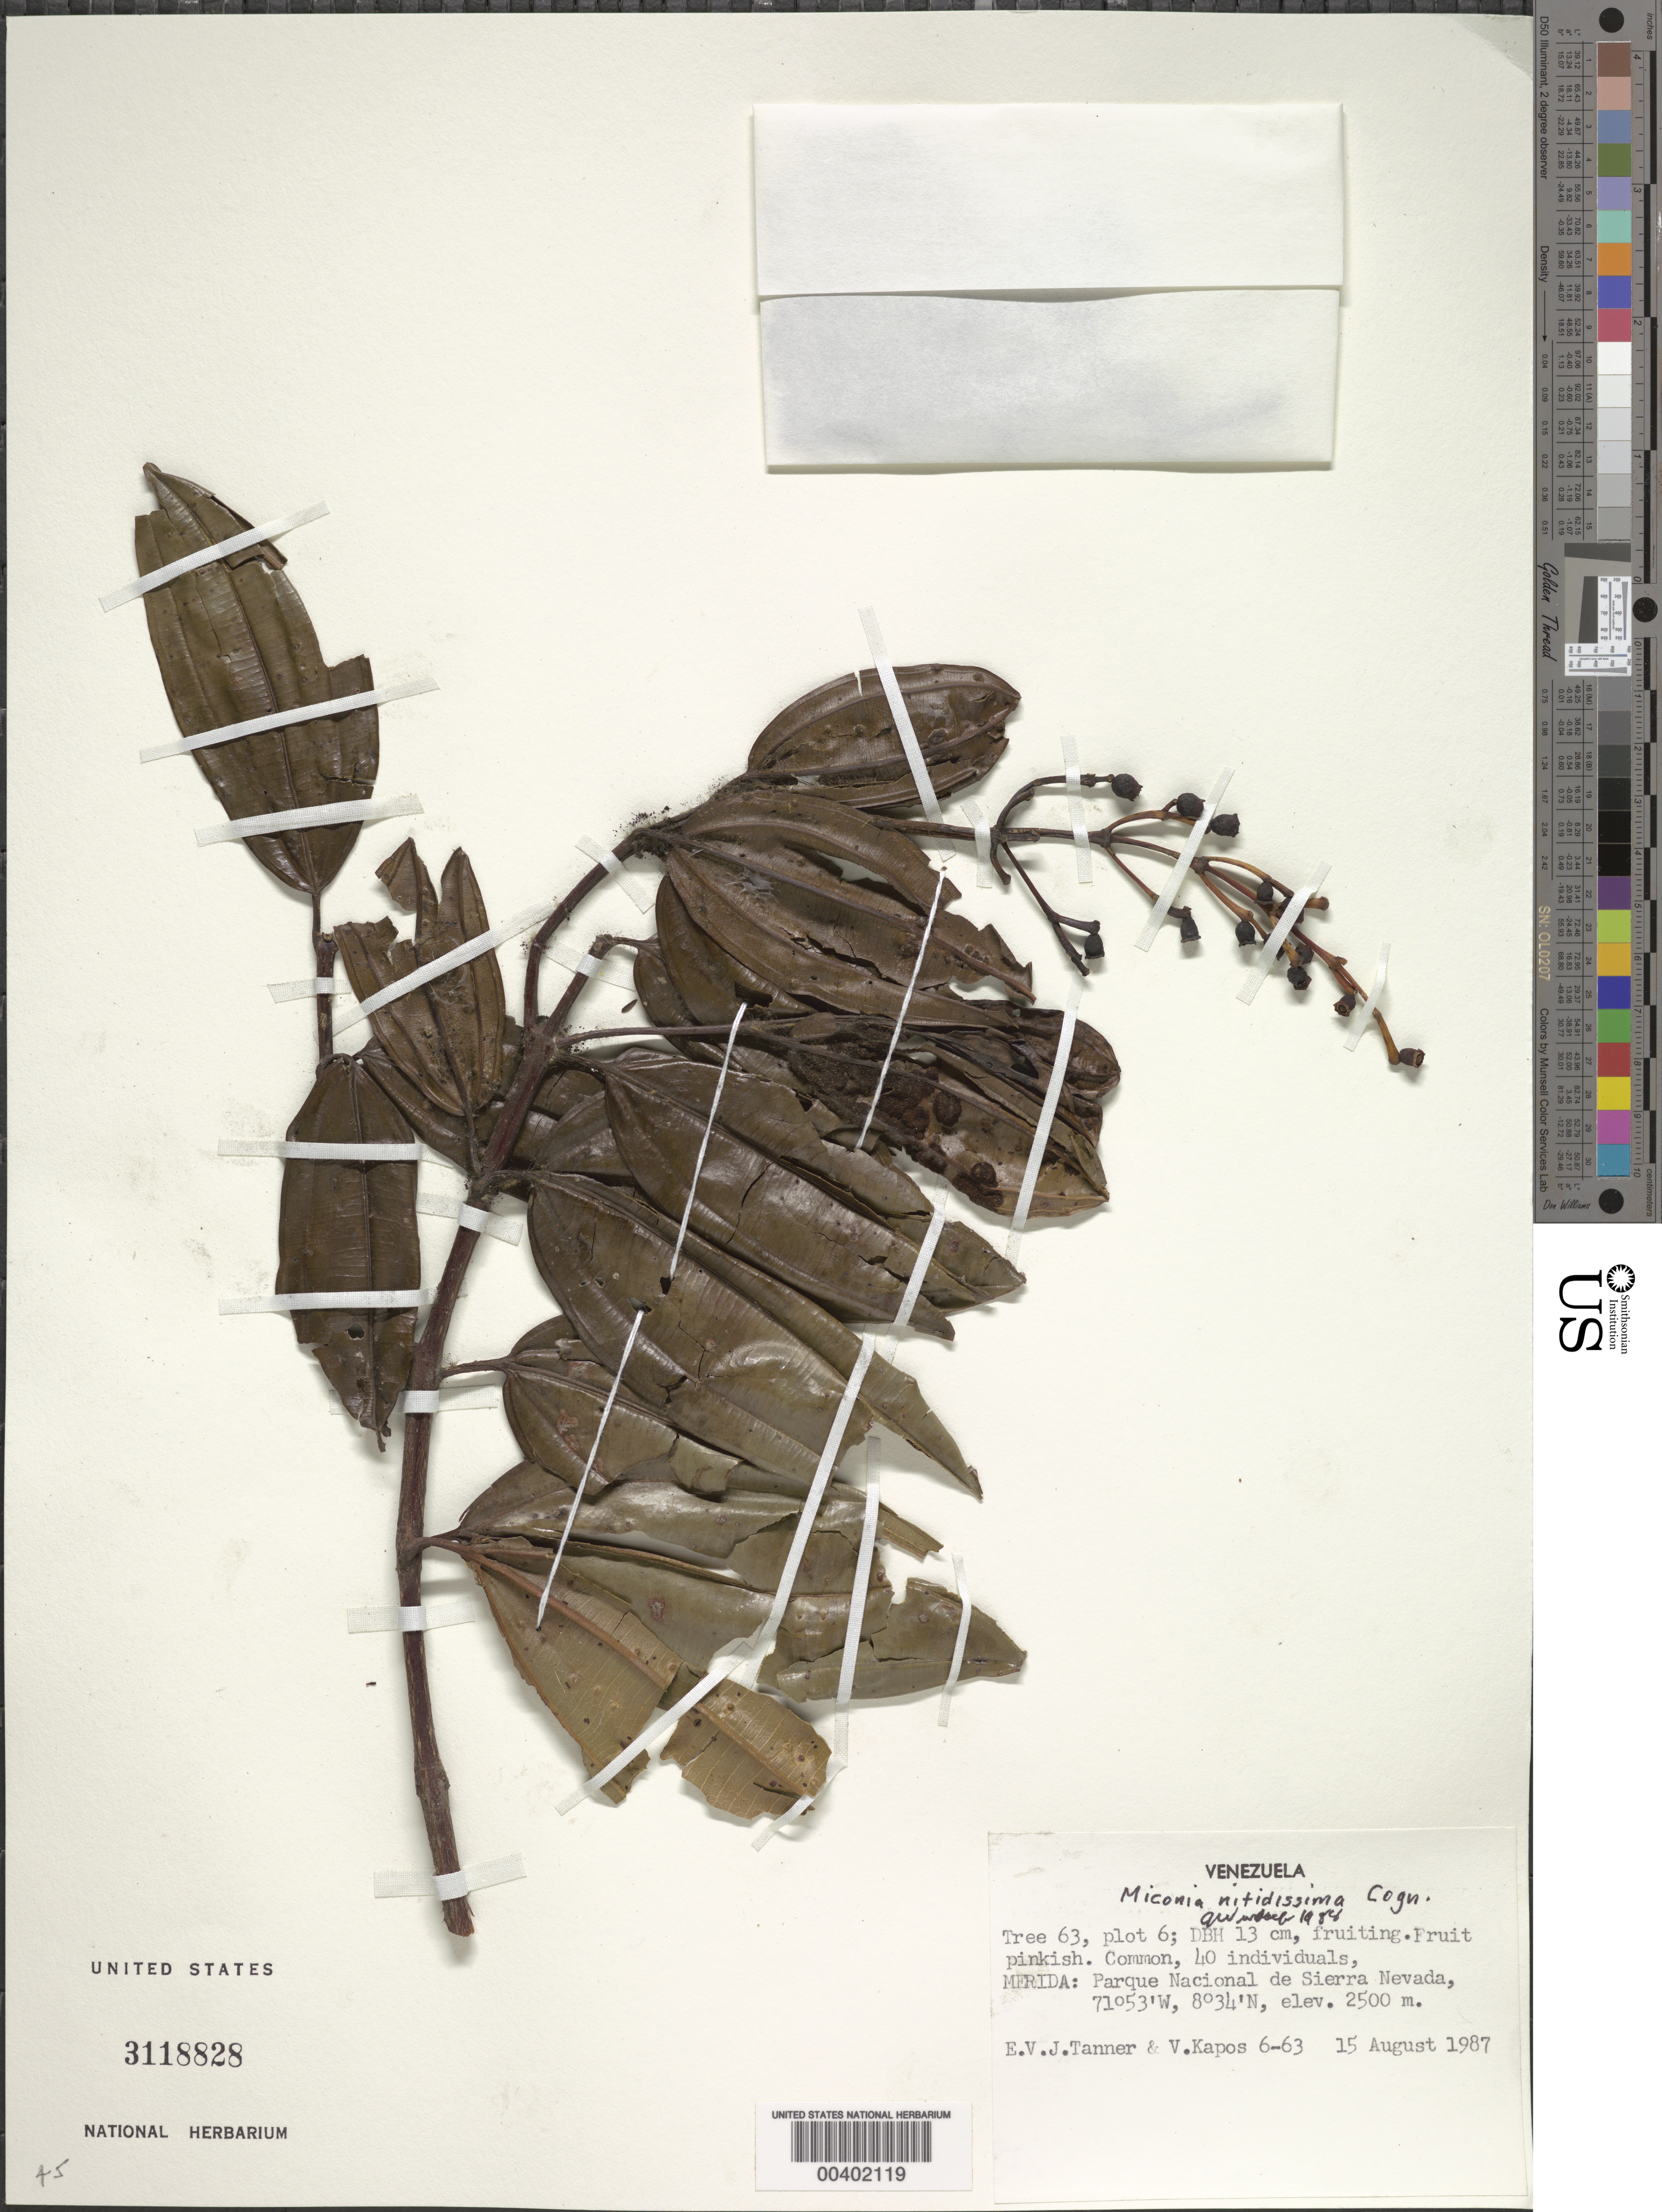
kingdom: Plantae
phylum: Tracheophyta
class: Magnoliopsida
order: Myrtales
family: Melastomataceae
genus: Miconia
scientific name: Miconia nitidissima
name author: Cogn.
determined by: Wurdack, John J., (US), US (UNITED STATES)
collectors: E. Tanner & V. Kapos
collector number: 6-63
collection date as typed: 15 Aug 1987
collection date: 1987-08-15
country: Venezuela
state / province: Mérida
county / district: Libertador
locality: Parque Nacional de Sierra Nevada (La Montaña). Montana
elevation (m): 2500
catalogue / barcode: US 3118828